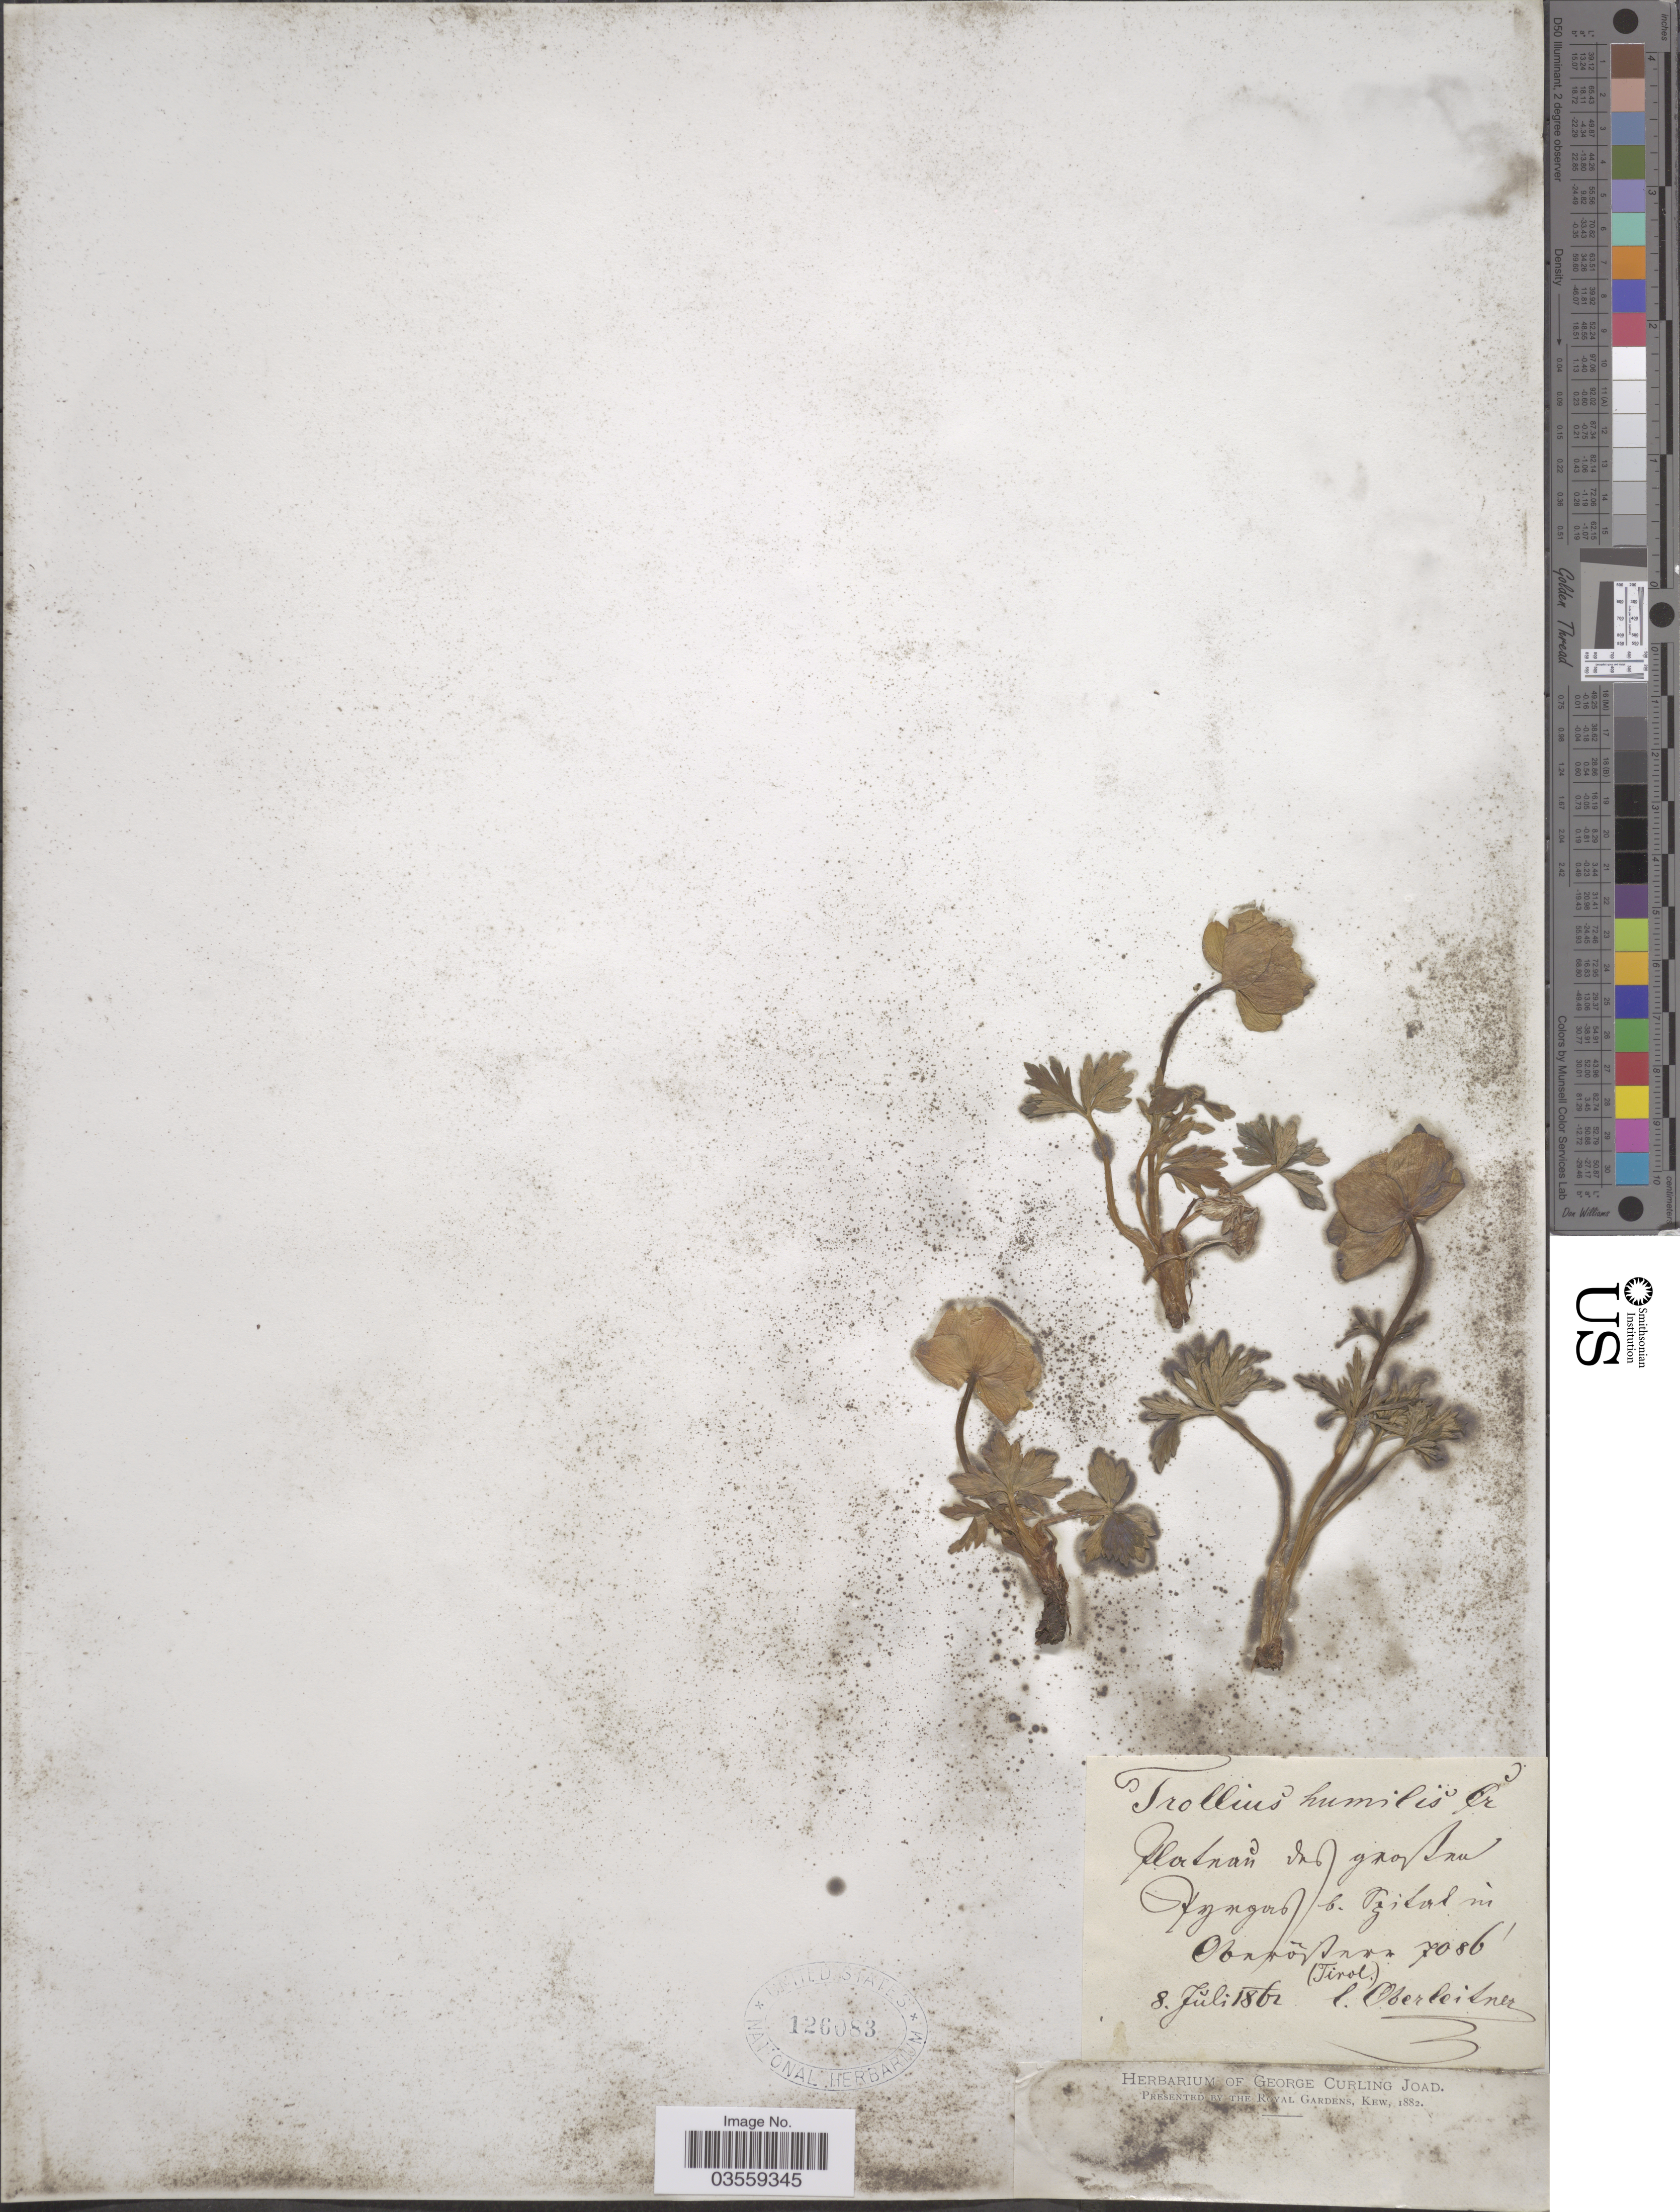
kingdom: Plantae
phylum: Tracheophyta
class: Magnoliopsida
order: Ranunculales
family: Ranunculaceae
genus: Trollius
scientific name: Trollius humilis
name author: Crantz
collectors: Oberleisner, --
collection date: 1862-07-08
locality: [illegible text] (Tirol).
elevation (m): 2160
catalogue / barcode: US 126083